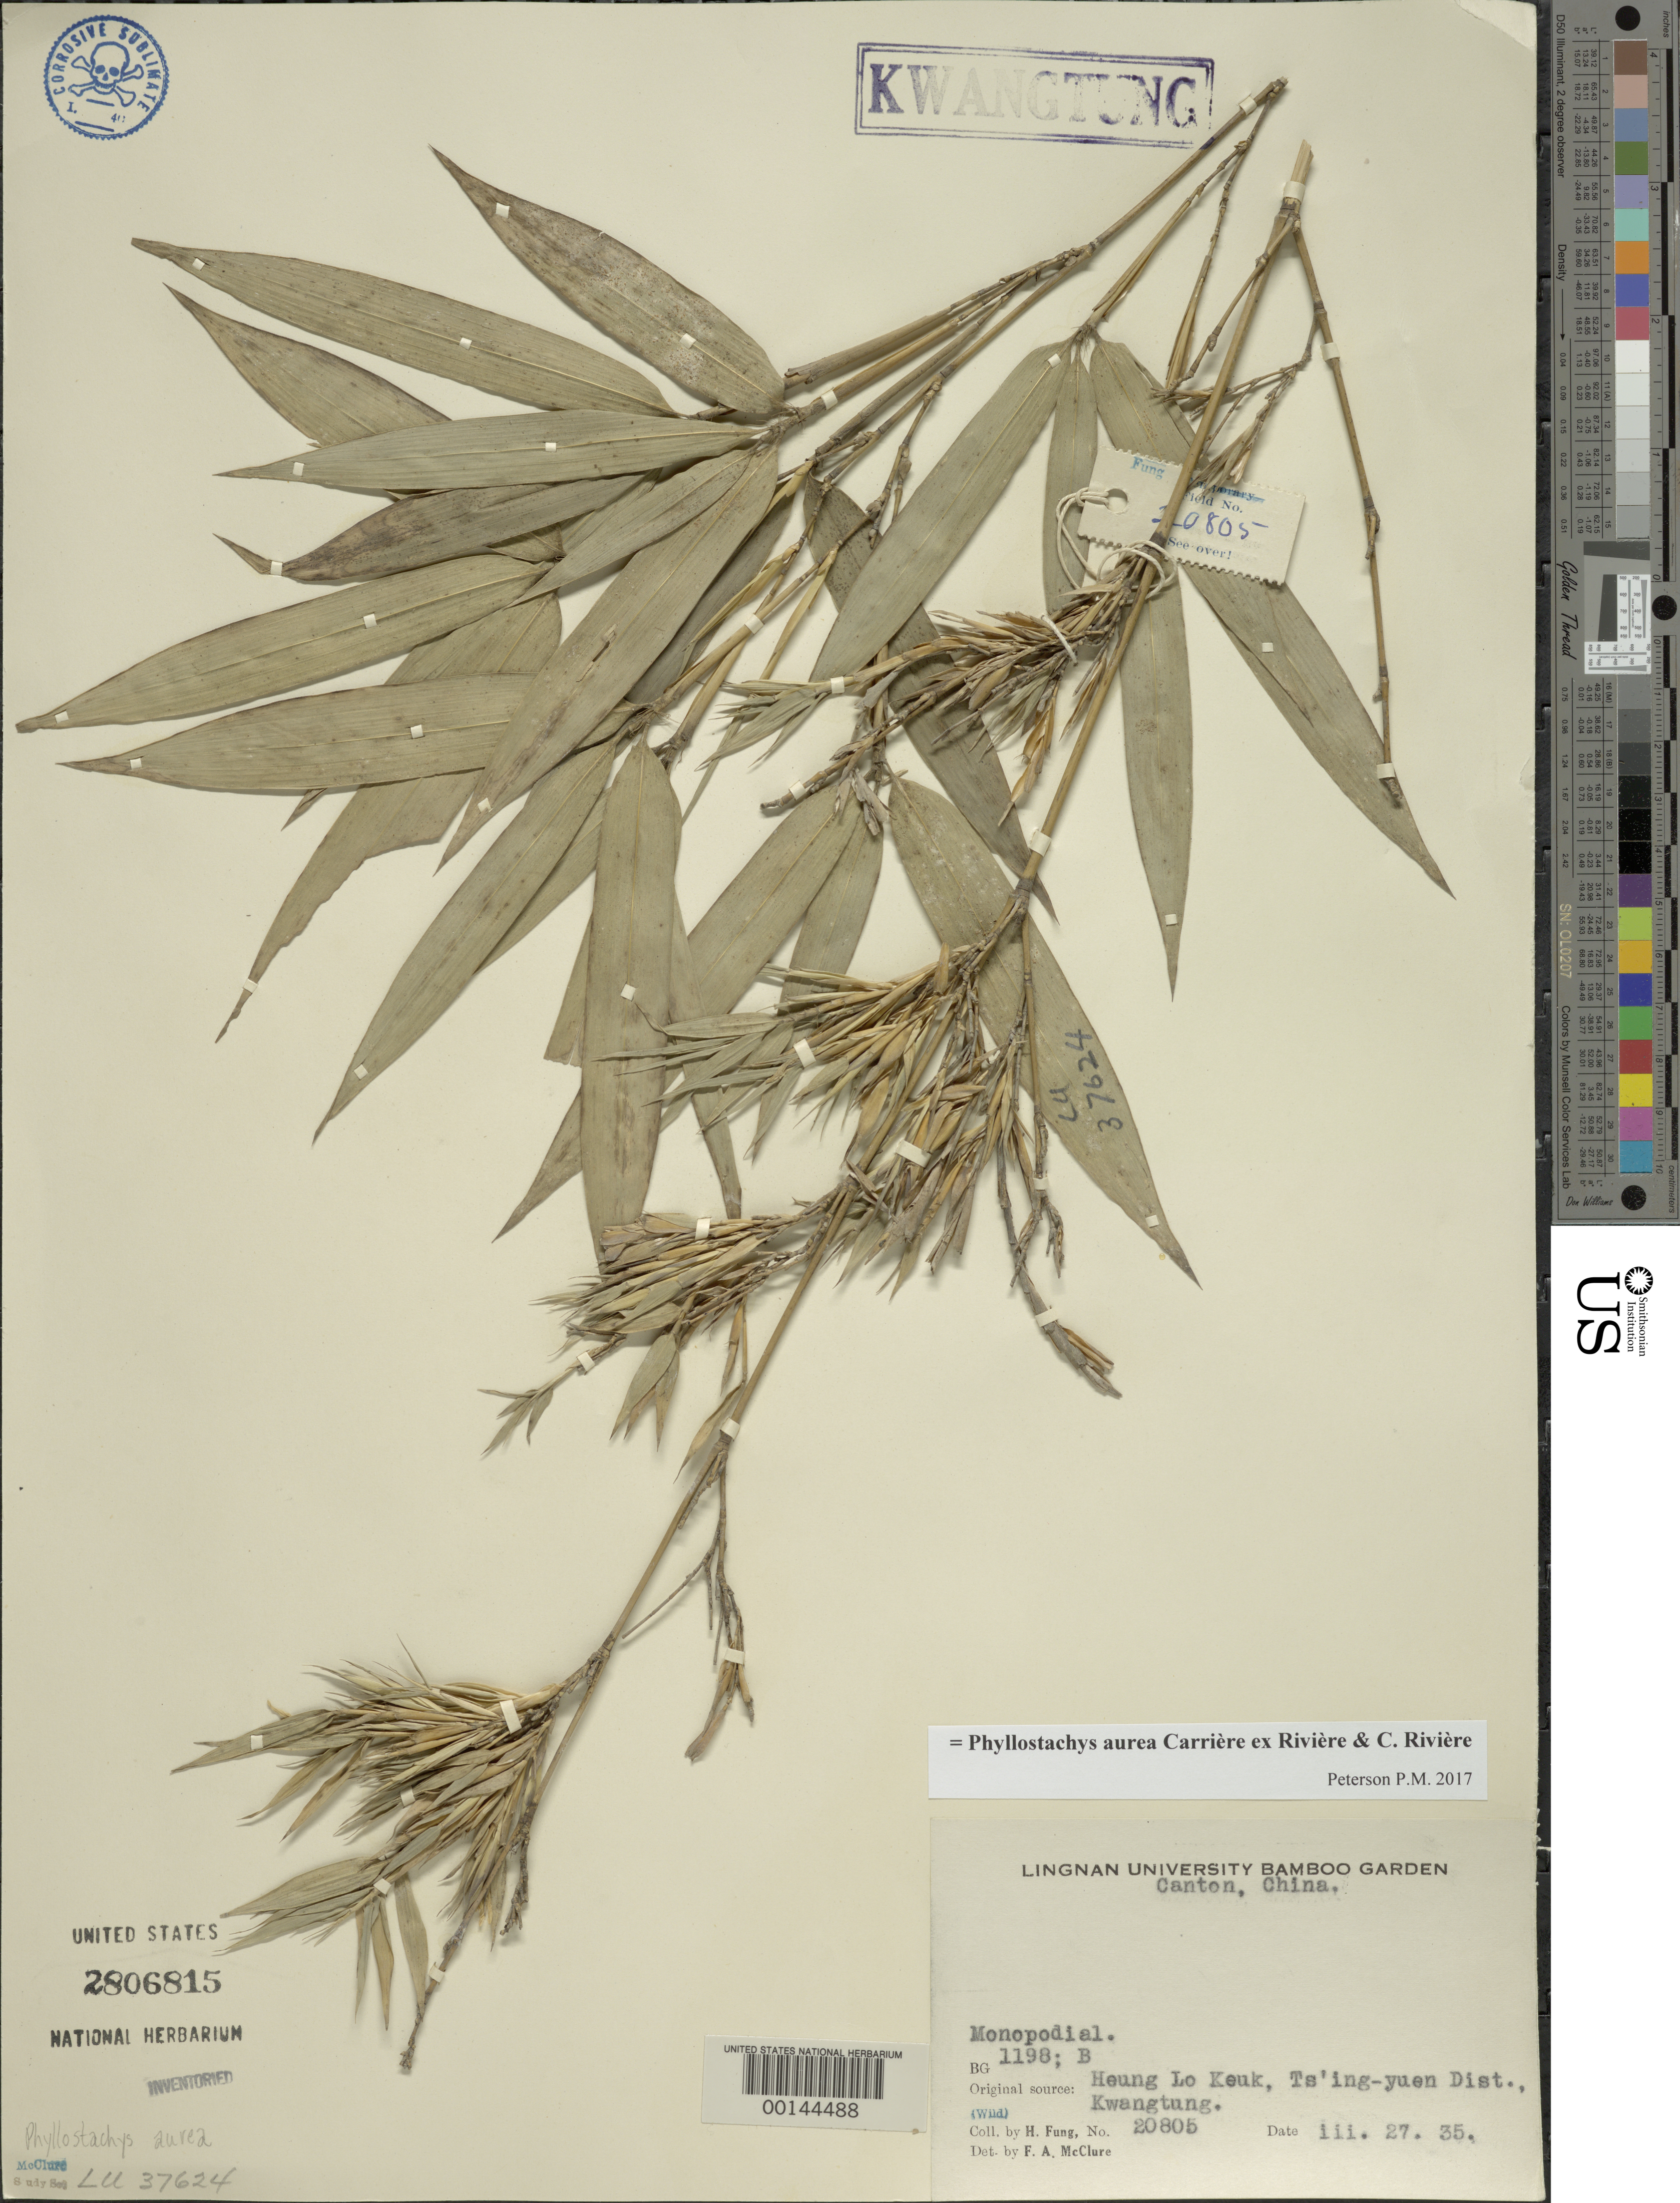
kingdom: Plantae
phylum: Tracheophyta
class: Liliopsida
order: Poales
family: Poaceae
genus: Phyllostachys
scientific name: Phyllostachys aurea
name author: Rivière & C. Rivière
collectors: H. L. Fung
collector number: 20805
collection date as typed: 27 Mar 1935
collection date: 1935-03-27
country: China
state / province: Guangdong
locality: Ts'ing-yuen, heung lo keuk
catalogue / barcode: US 2806815